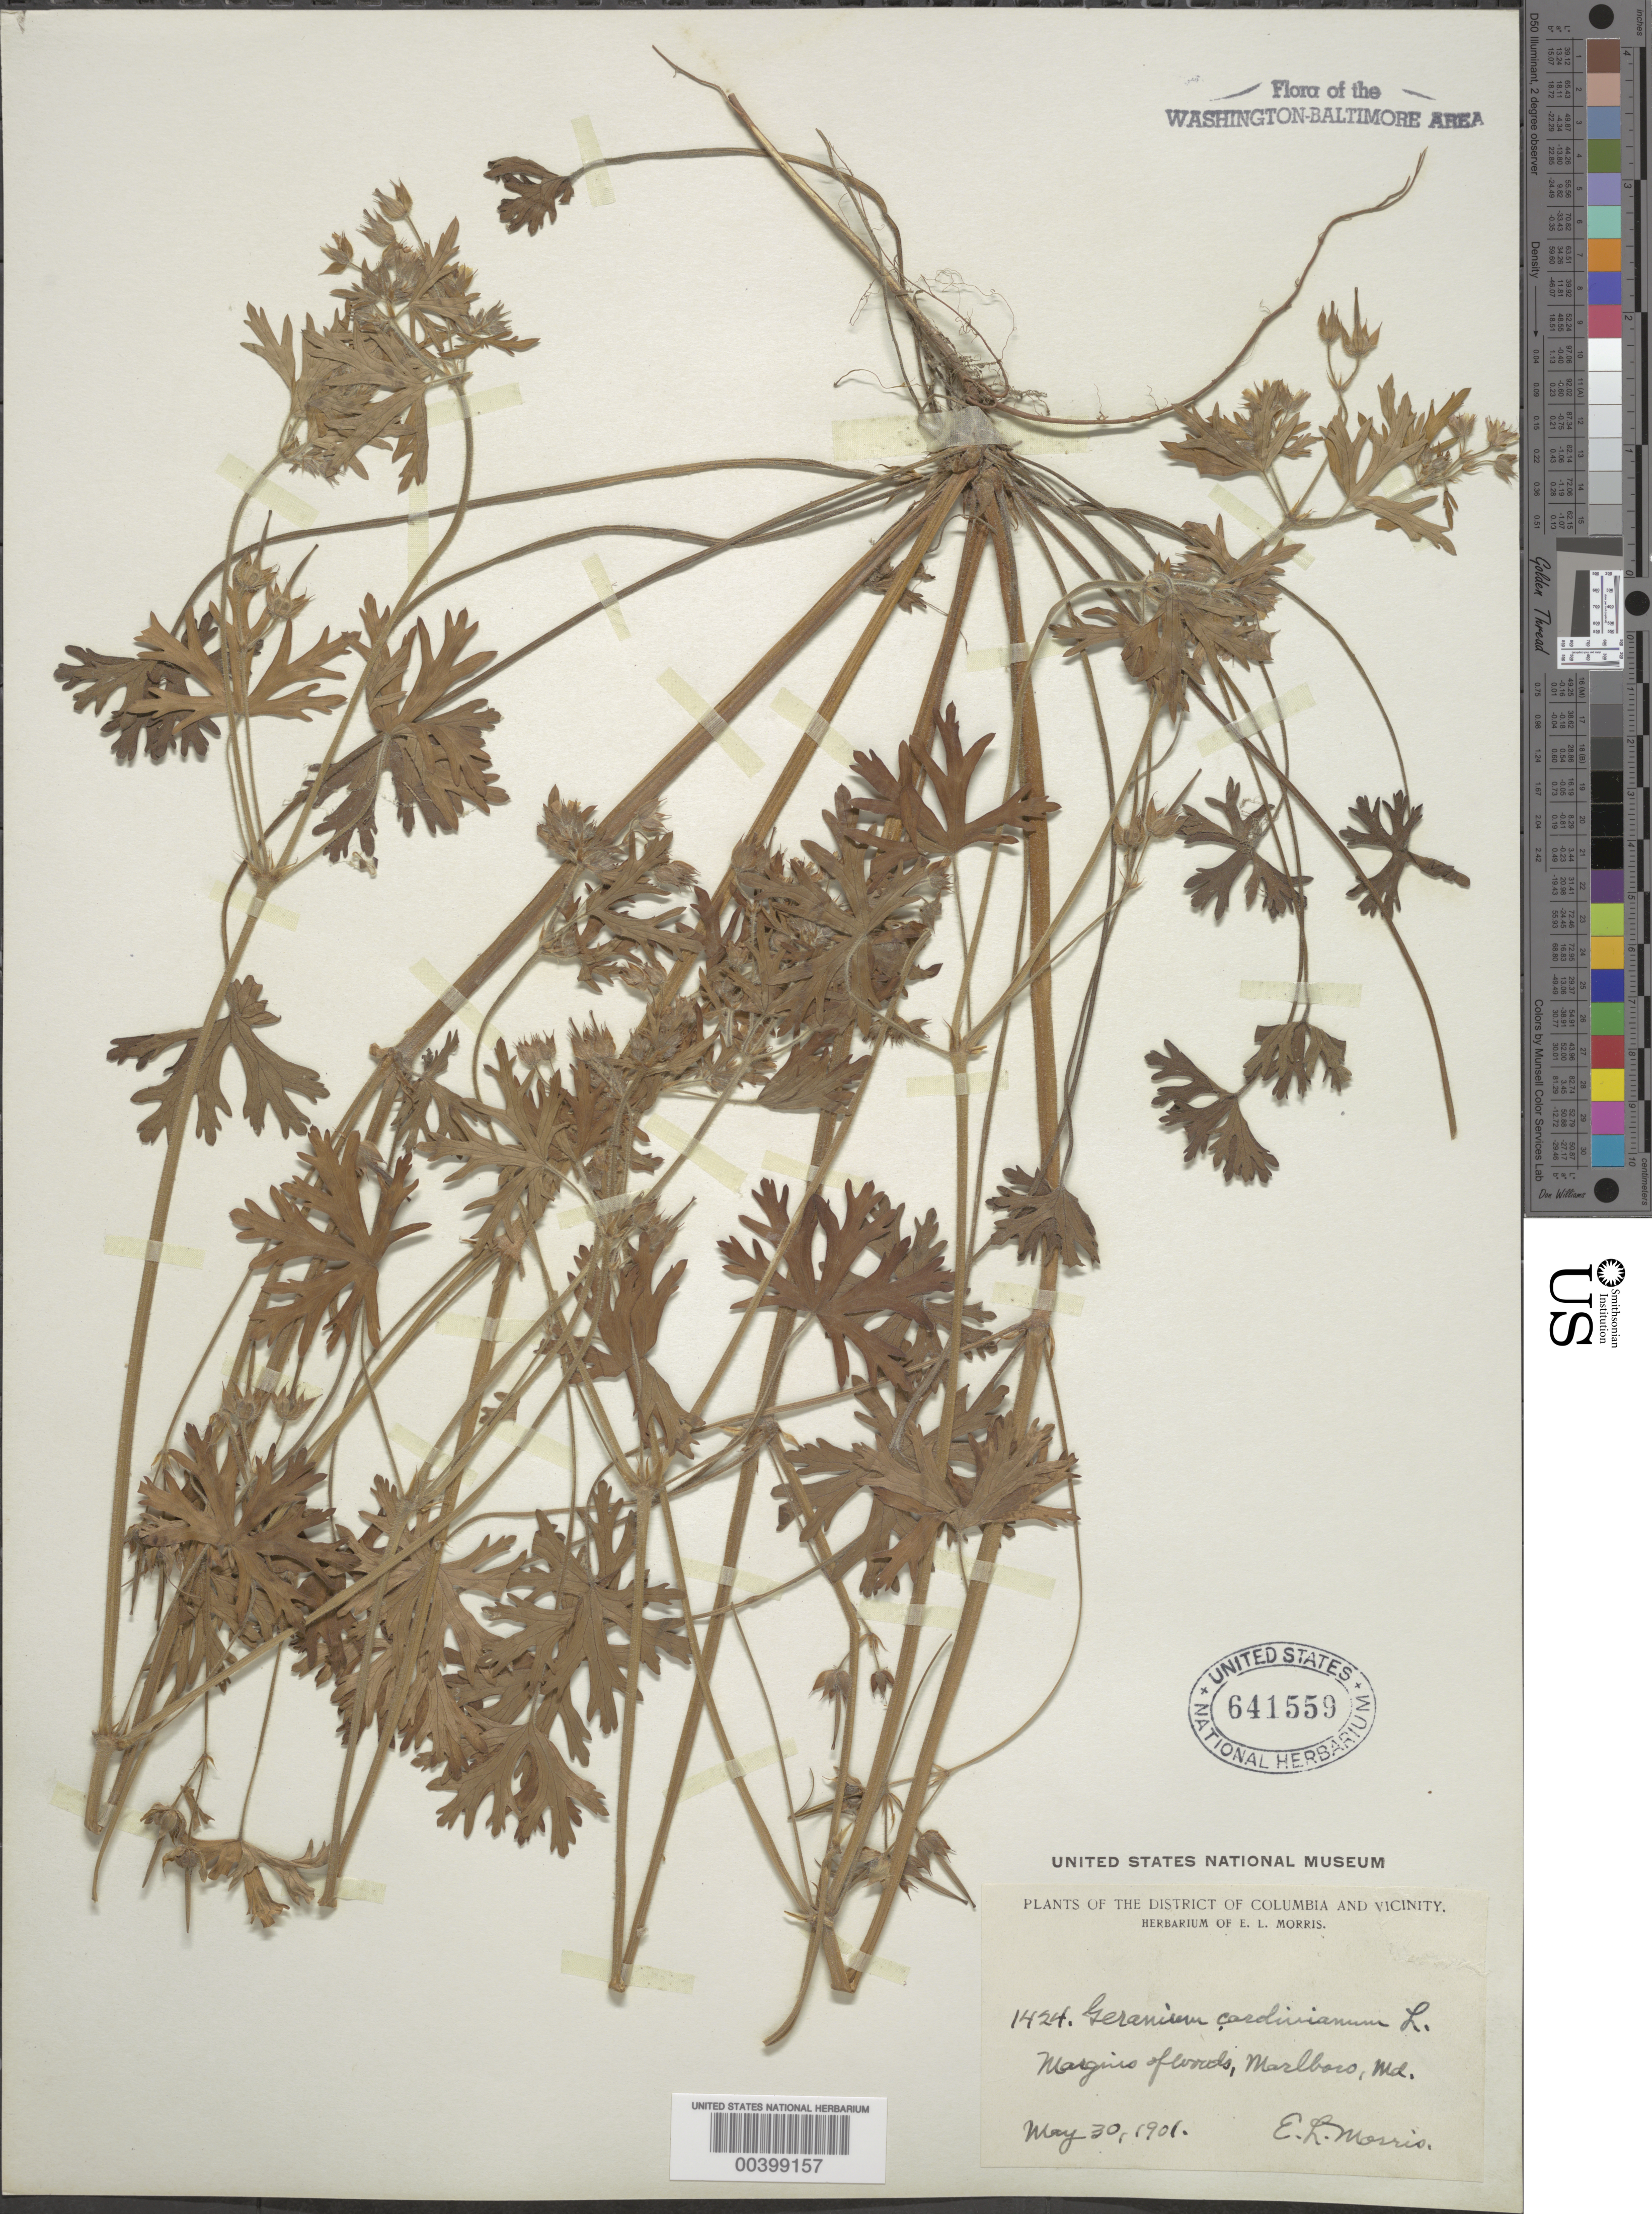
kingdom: Plantae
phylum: Tracheophyta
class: Magnoliopsida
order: Geraniales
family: Geraniaceae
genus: Geranium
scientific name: Geranium carolinianum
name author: L.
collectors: E. L. Morris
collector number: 1424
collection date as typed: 30 May 1901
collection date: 1901-05-30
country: United States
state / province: Maryland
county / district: Prince George's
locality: Marlboro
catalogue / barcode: US 641559